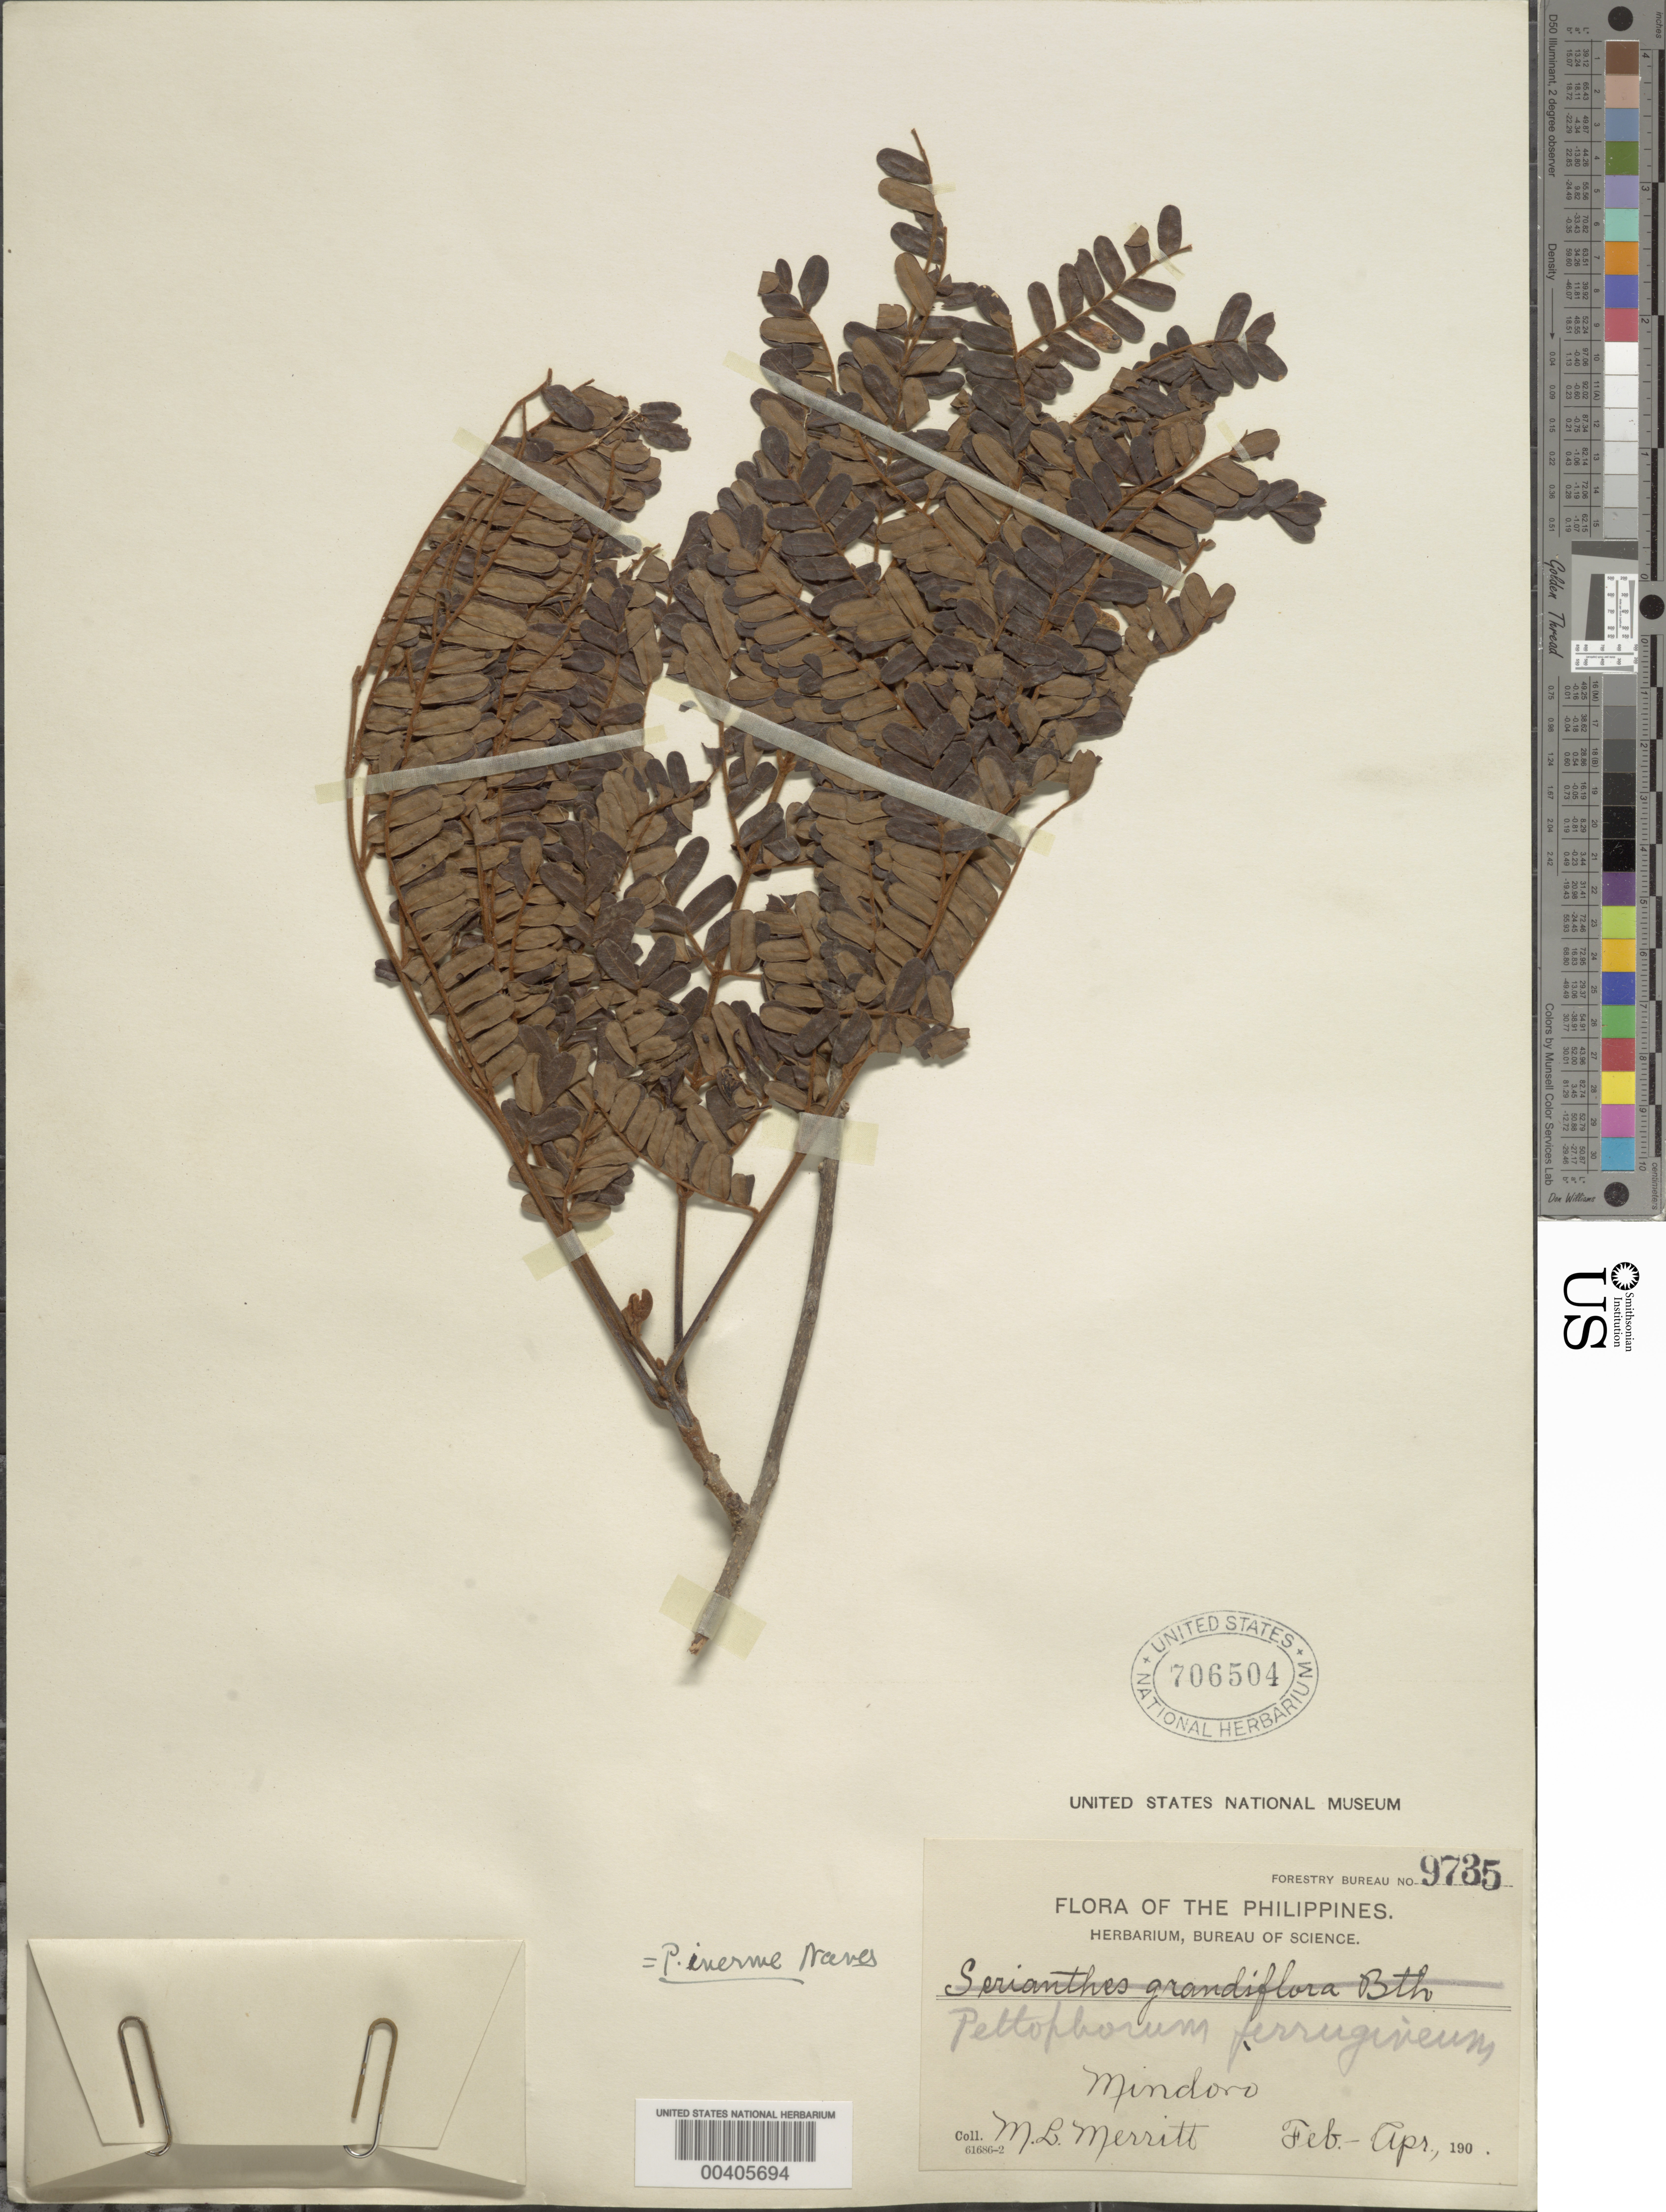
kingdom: Plantae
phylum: Tracheophyta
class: Magnoliopsida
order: Fabales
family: Fabaceae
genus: Peltophorum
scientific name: Peltophorum pterocarpum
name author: (DC.) Backer ex K. Heyne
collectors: M. L. Merritt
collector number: For. Bur. 9735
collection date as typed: Feb 19-- to -- Apr 19--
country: Philippines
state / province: Mimaropa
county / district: Mindoro Occidental / Mindoro Oriental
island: Mindoro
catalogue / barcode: US 706504